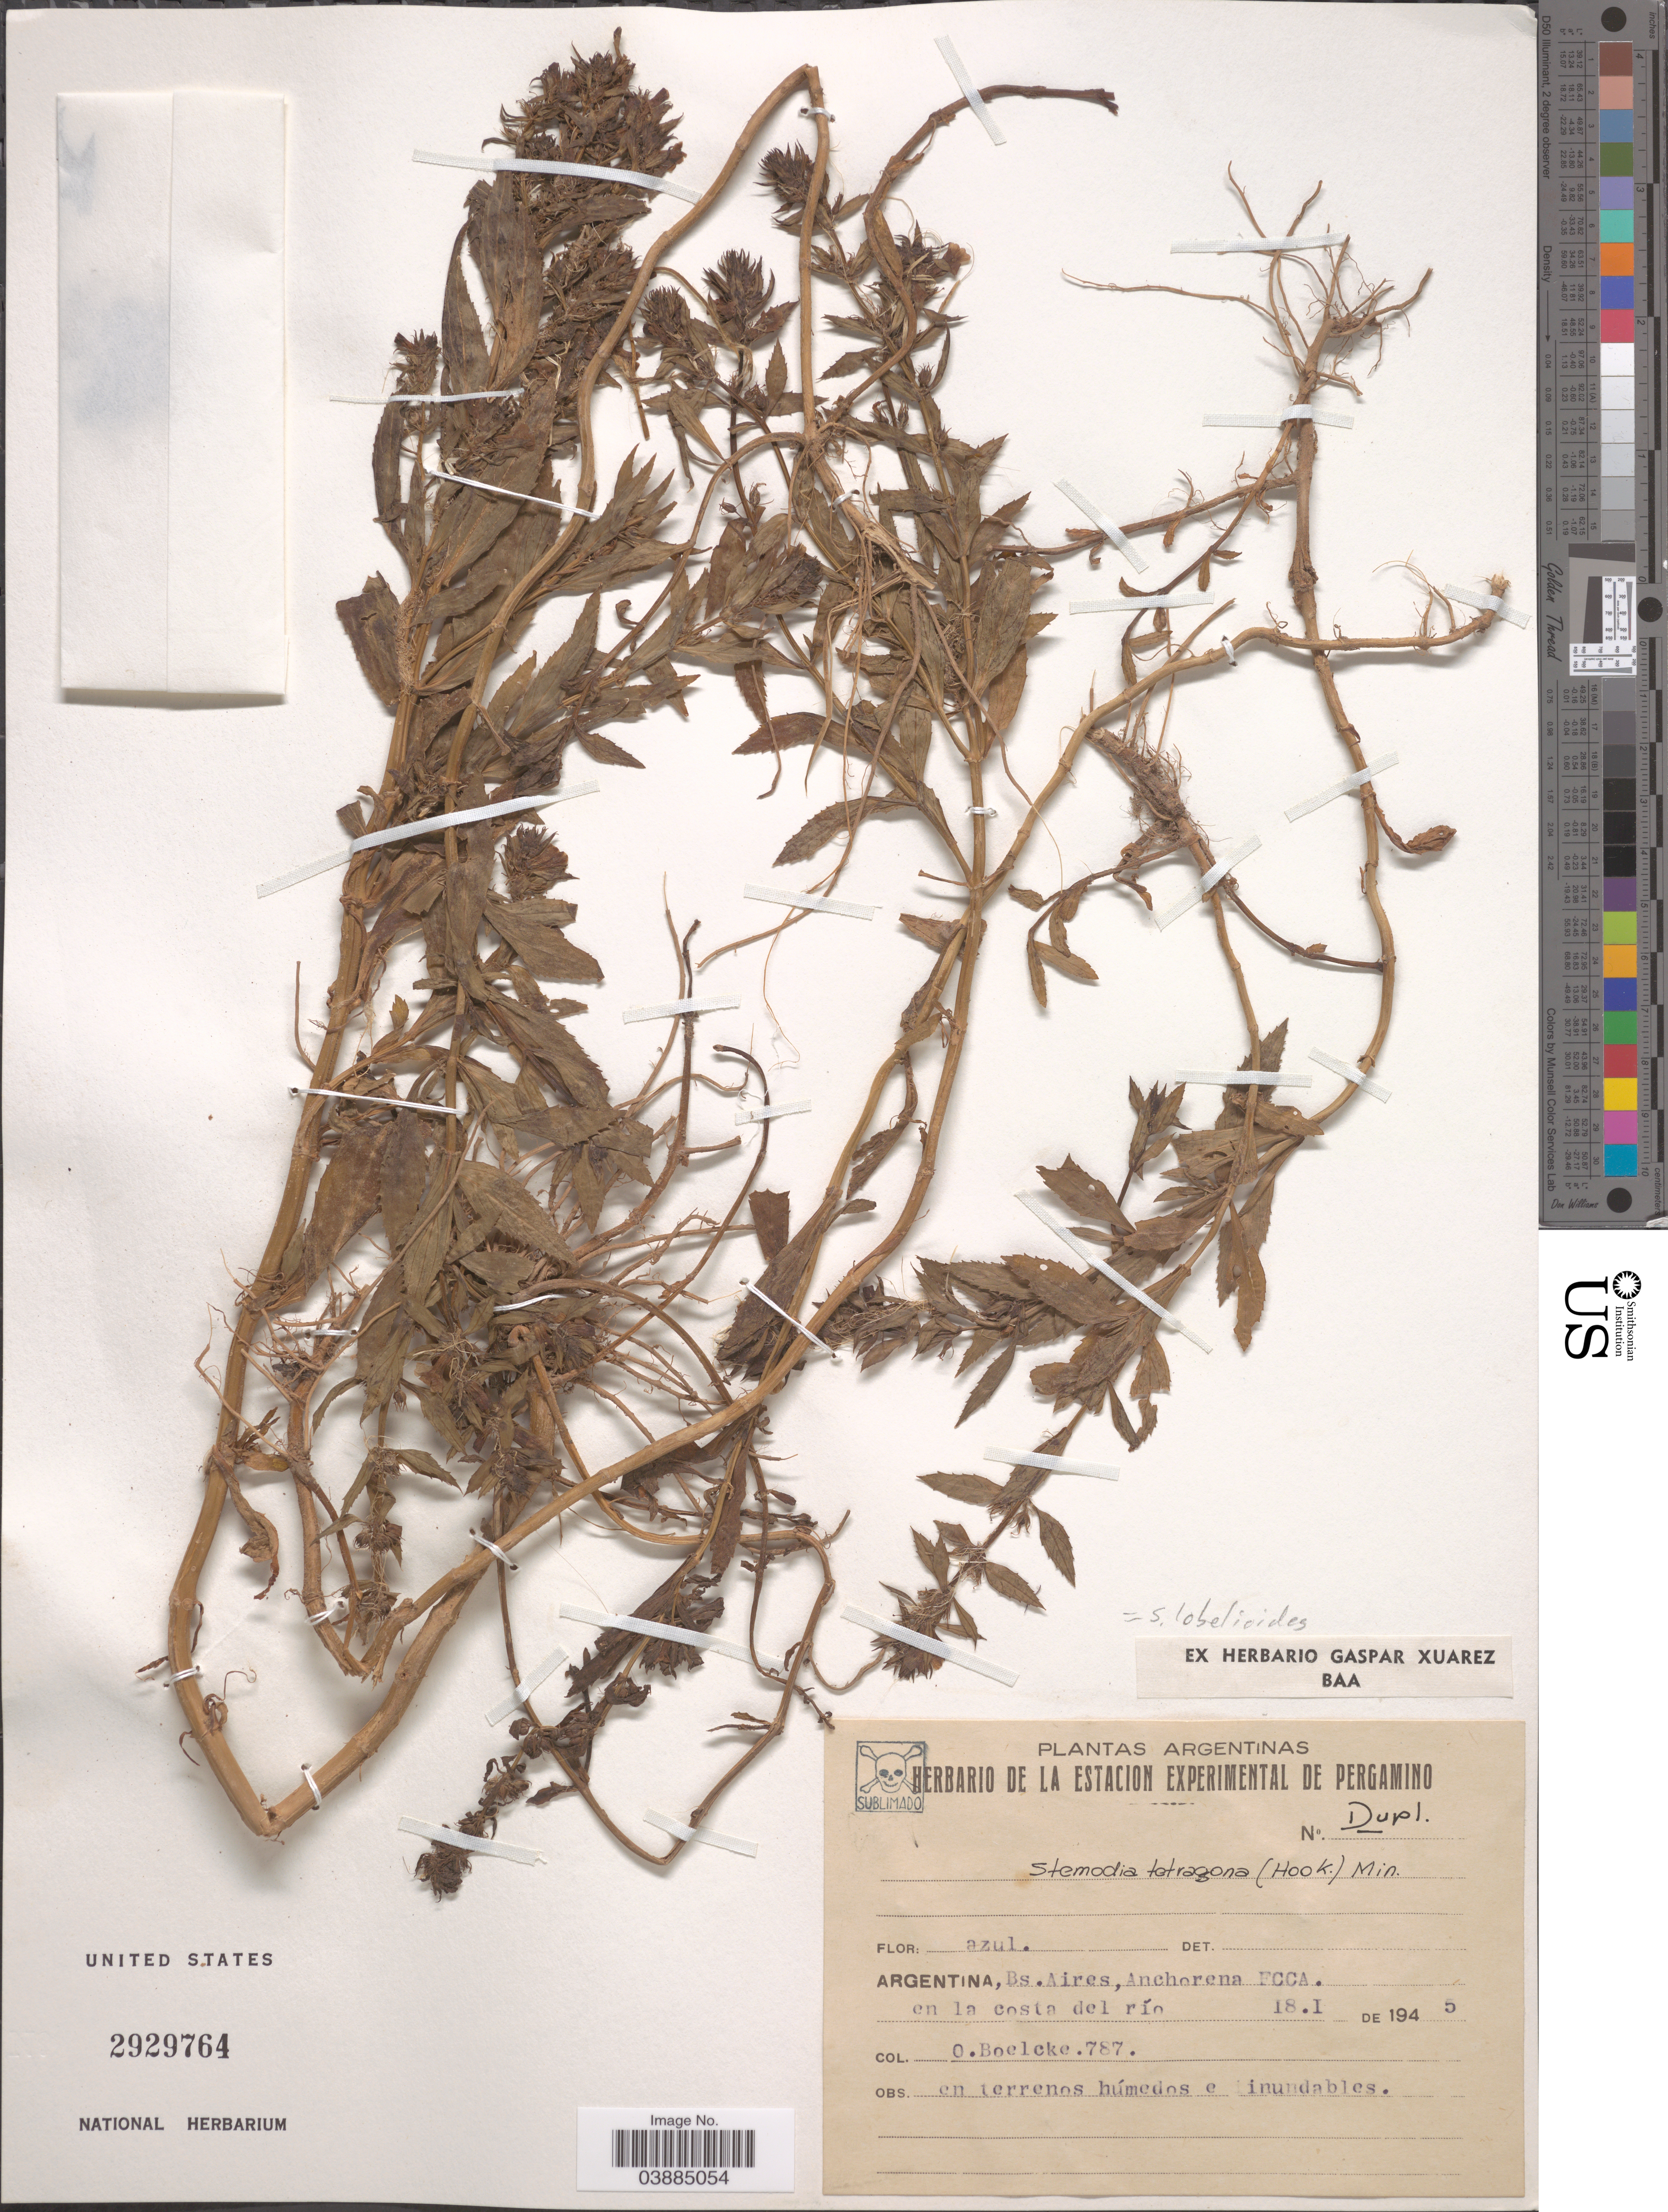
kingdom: Plantae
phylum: Tracheophyta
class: Magnoliopsida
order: Lamiales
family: Plantaginaceae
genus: Stemodia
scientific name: Stemodia lobelioides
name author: Lehm.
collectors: O. Boelcke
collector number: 787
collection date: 1945-01-18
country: Argentina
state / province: Buenos Aires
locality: Ancherena FCCA. en la cosia del rí.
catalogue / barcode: US 2929764